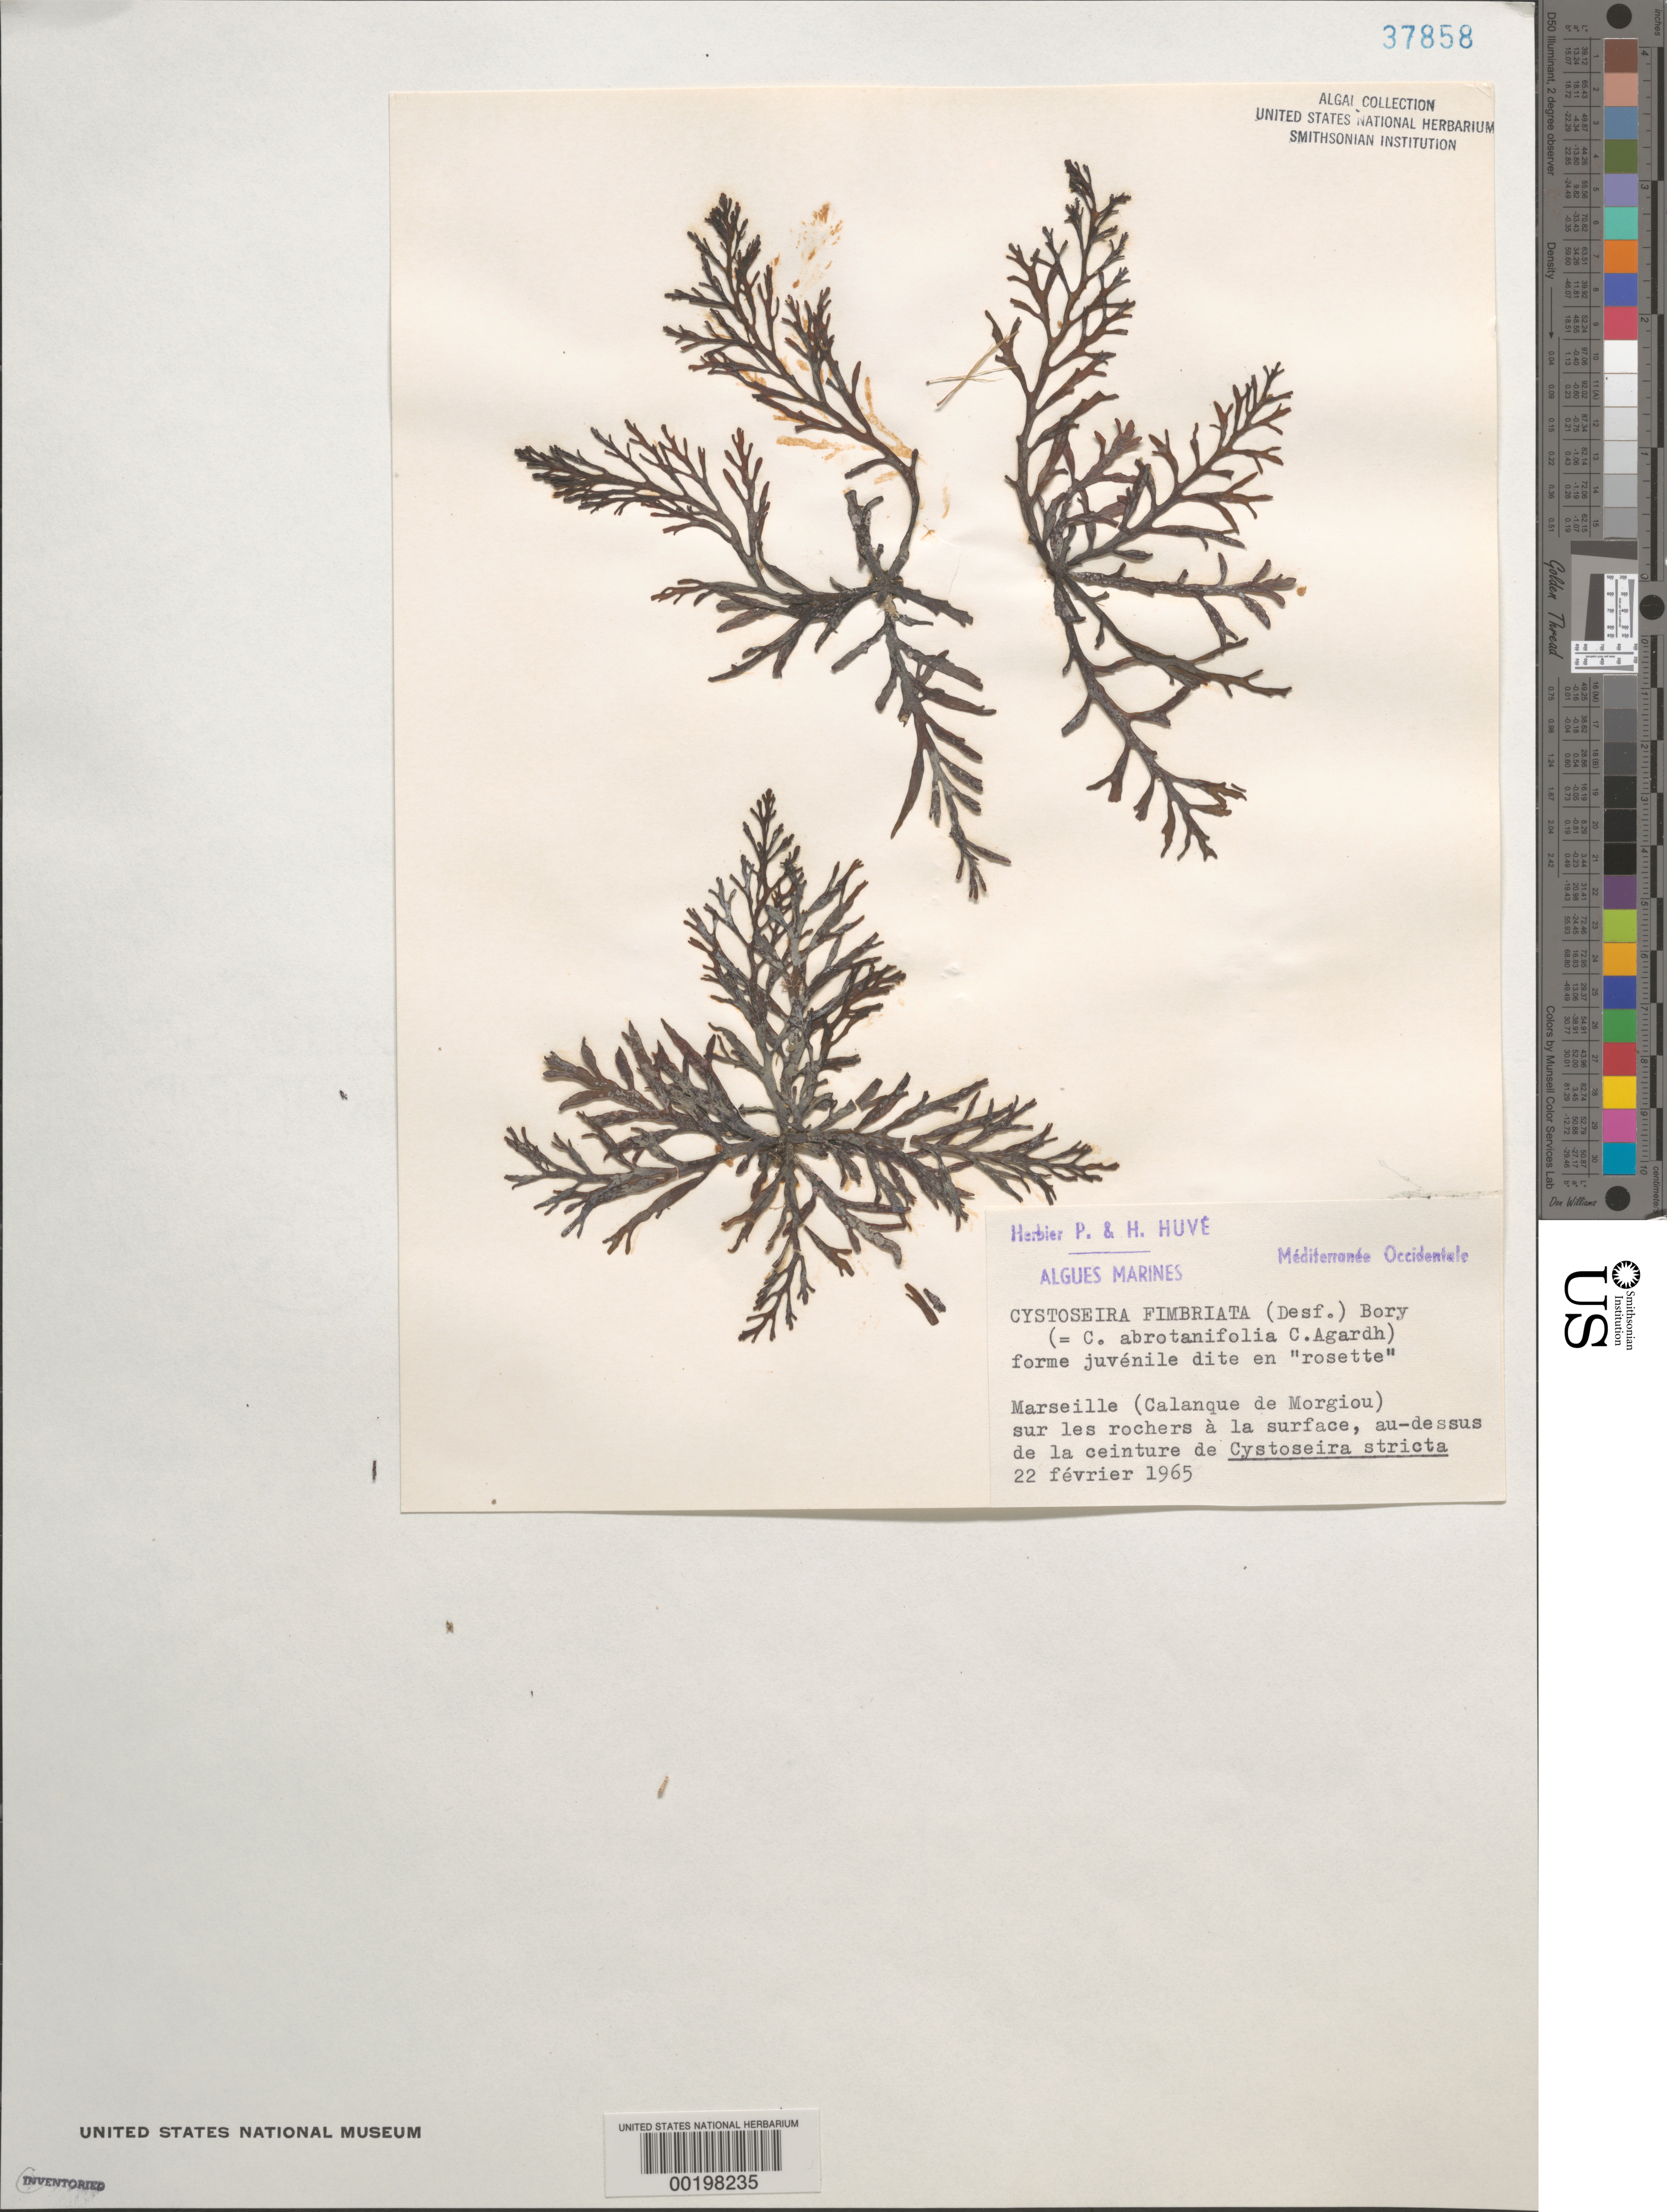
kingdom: Chromista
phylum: Ochrophyta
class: Phaeophyceae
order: Fucales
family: Sargassaceae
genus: Cystoseira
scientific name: Cystoseira compressa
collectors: P. Huve & H. Huve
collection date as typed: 22 Feb 1965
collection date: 1965-02-22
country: France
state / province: Provence-Alpes-Côte d'Azur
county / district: Bouches-du-Rhône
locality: Calanque de Morgiou, near Marseille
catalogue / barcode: US 37858